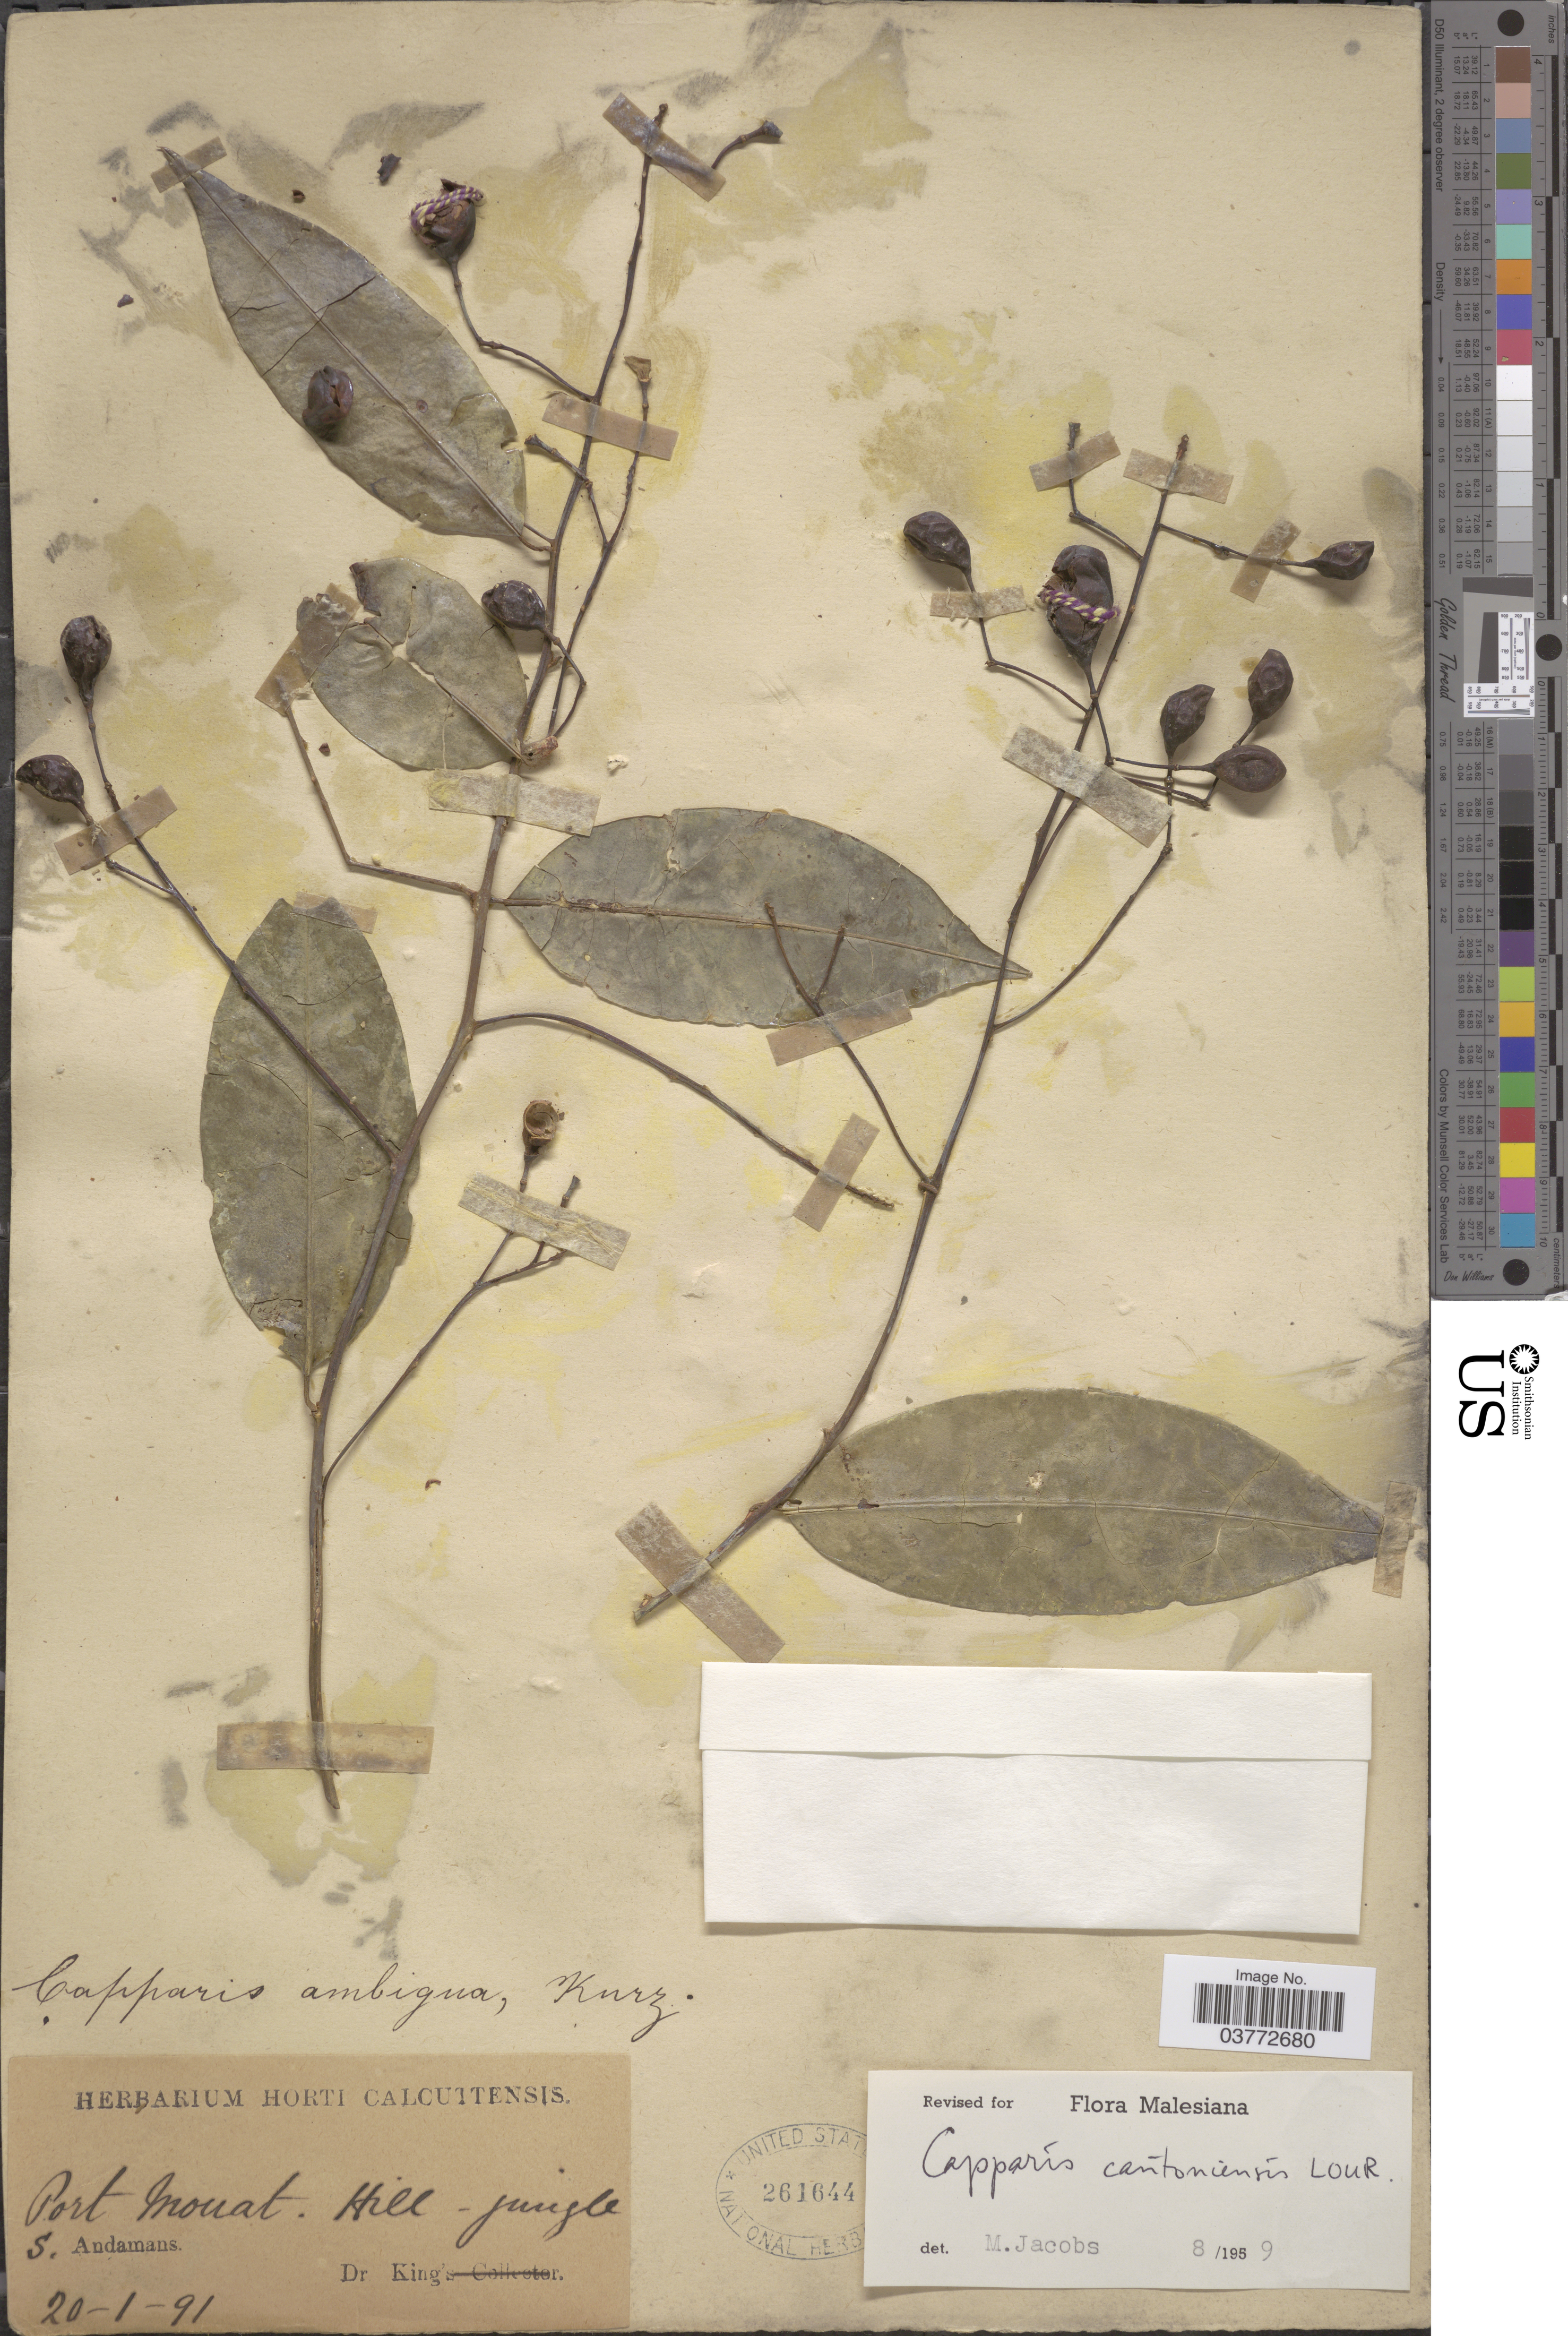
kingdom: Plantae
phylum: Tracheophyta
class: Magnoliopsida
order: Brassicales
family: Capparaceae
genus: Capparis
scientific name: Capparis cantoniensis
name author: Lour.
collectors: G. King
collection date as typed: Transcribed d/m/y: 20/1/91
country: India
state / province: Andaman and Nicobar Islands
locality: Port Mouat. Hill-jungle. S. Andamans.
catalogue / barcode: US 261644